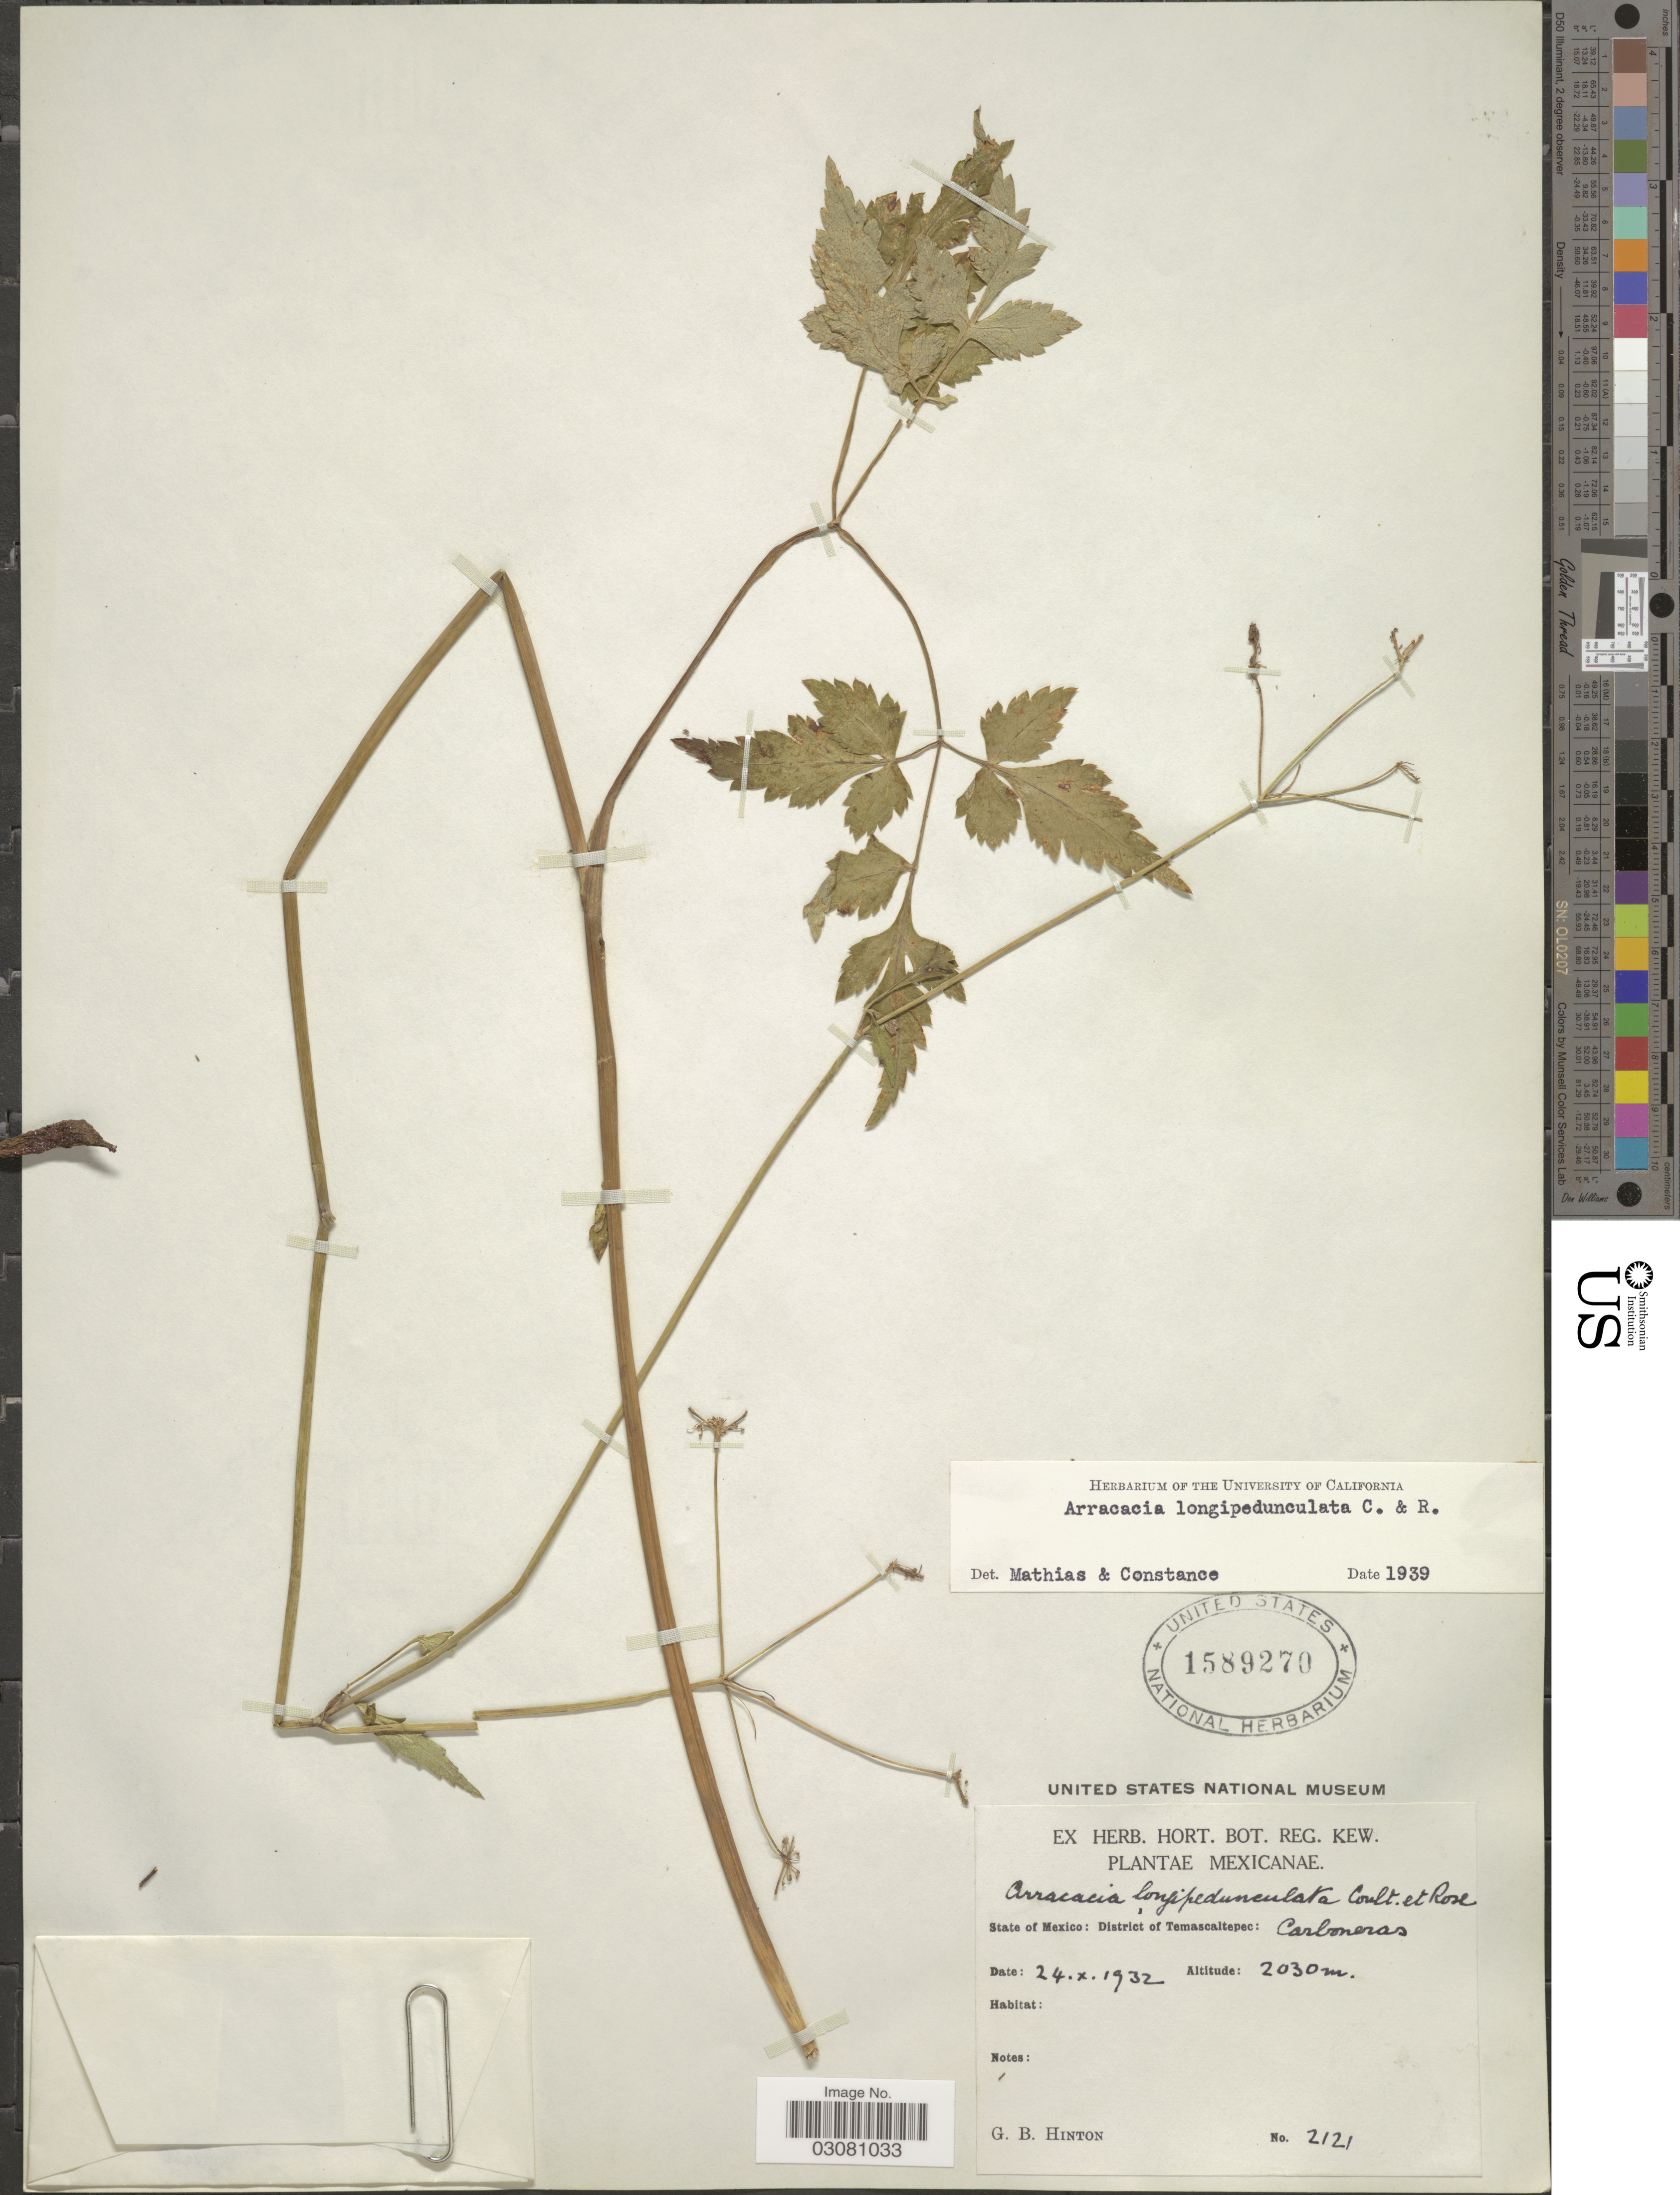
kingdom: Plantae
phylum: Tracheophyta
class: Magnoliopsida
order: Apiales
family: Apiaceae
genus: Arracacia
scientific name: Arracacia longipedunculata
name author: J.M. Coult. & Rose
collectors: G. B. Hinton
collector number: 2121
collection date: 1932-10-24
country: Mexico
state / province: México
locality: District of Temascaltepec: Carboneras.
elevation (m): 2030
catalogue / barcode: US 1589270